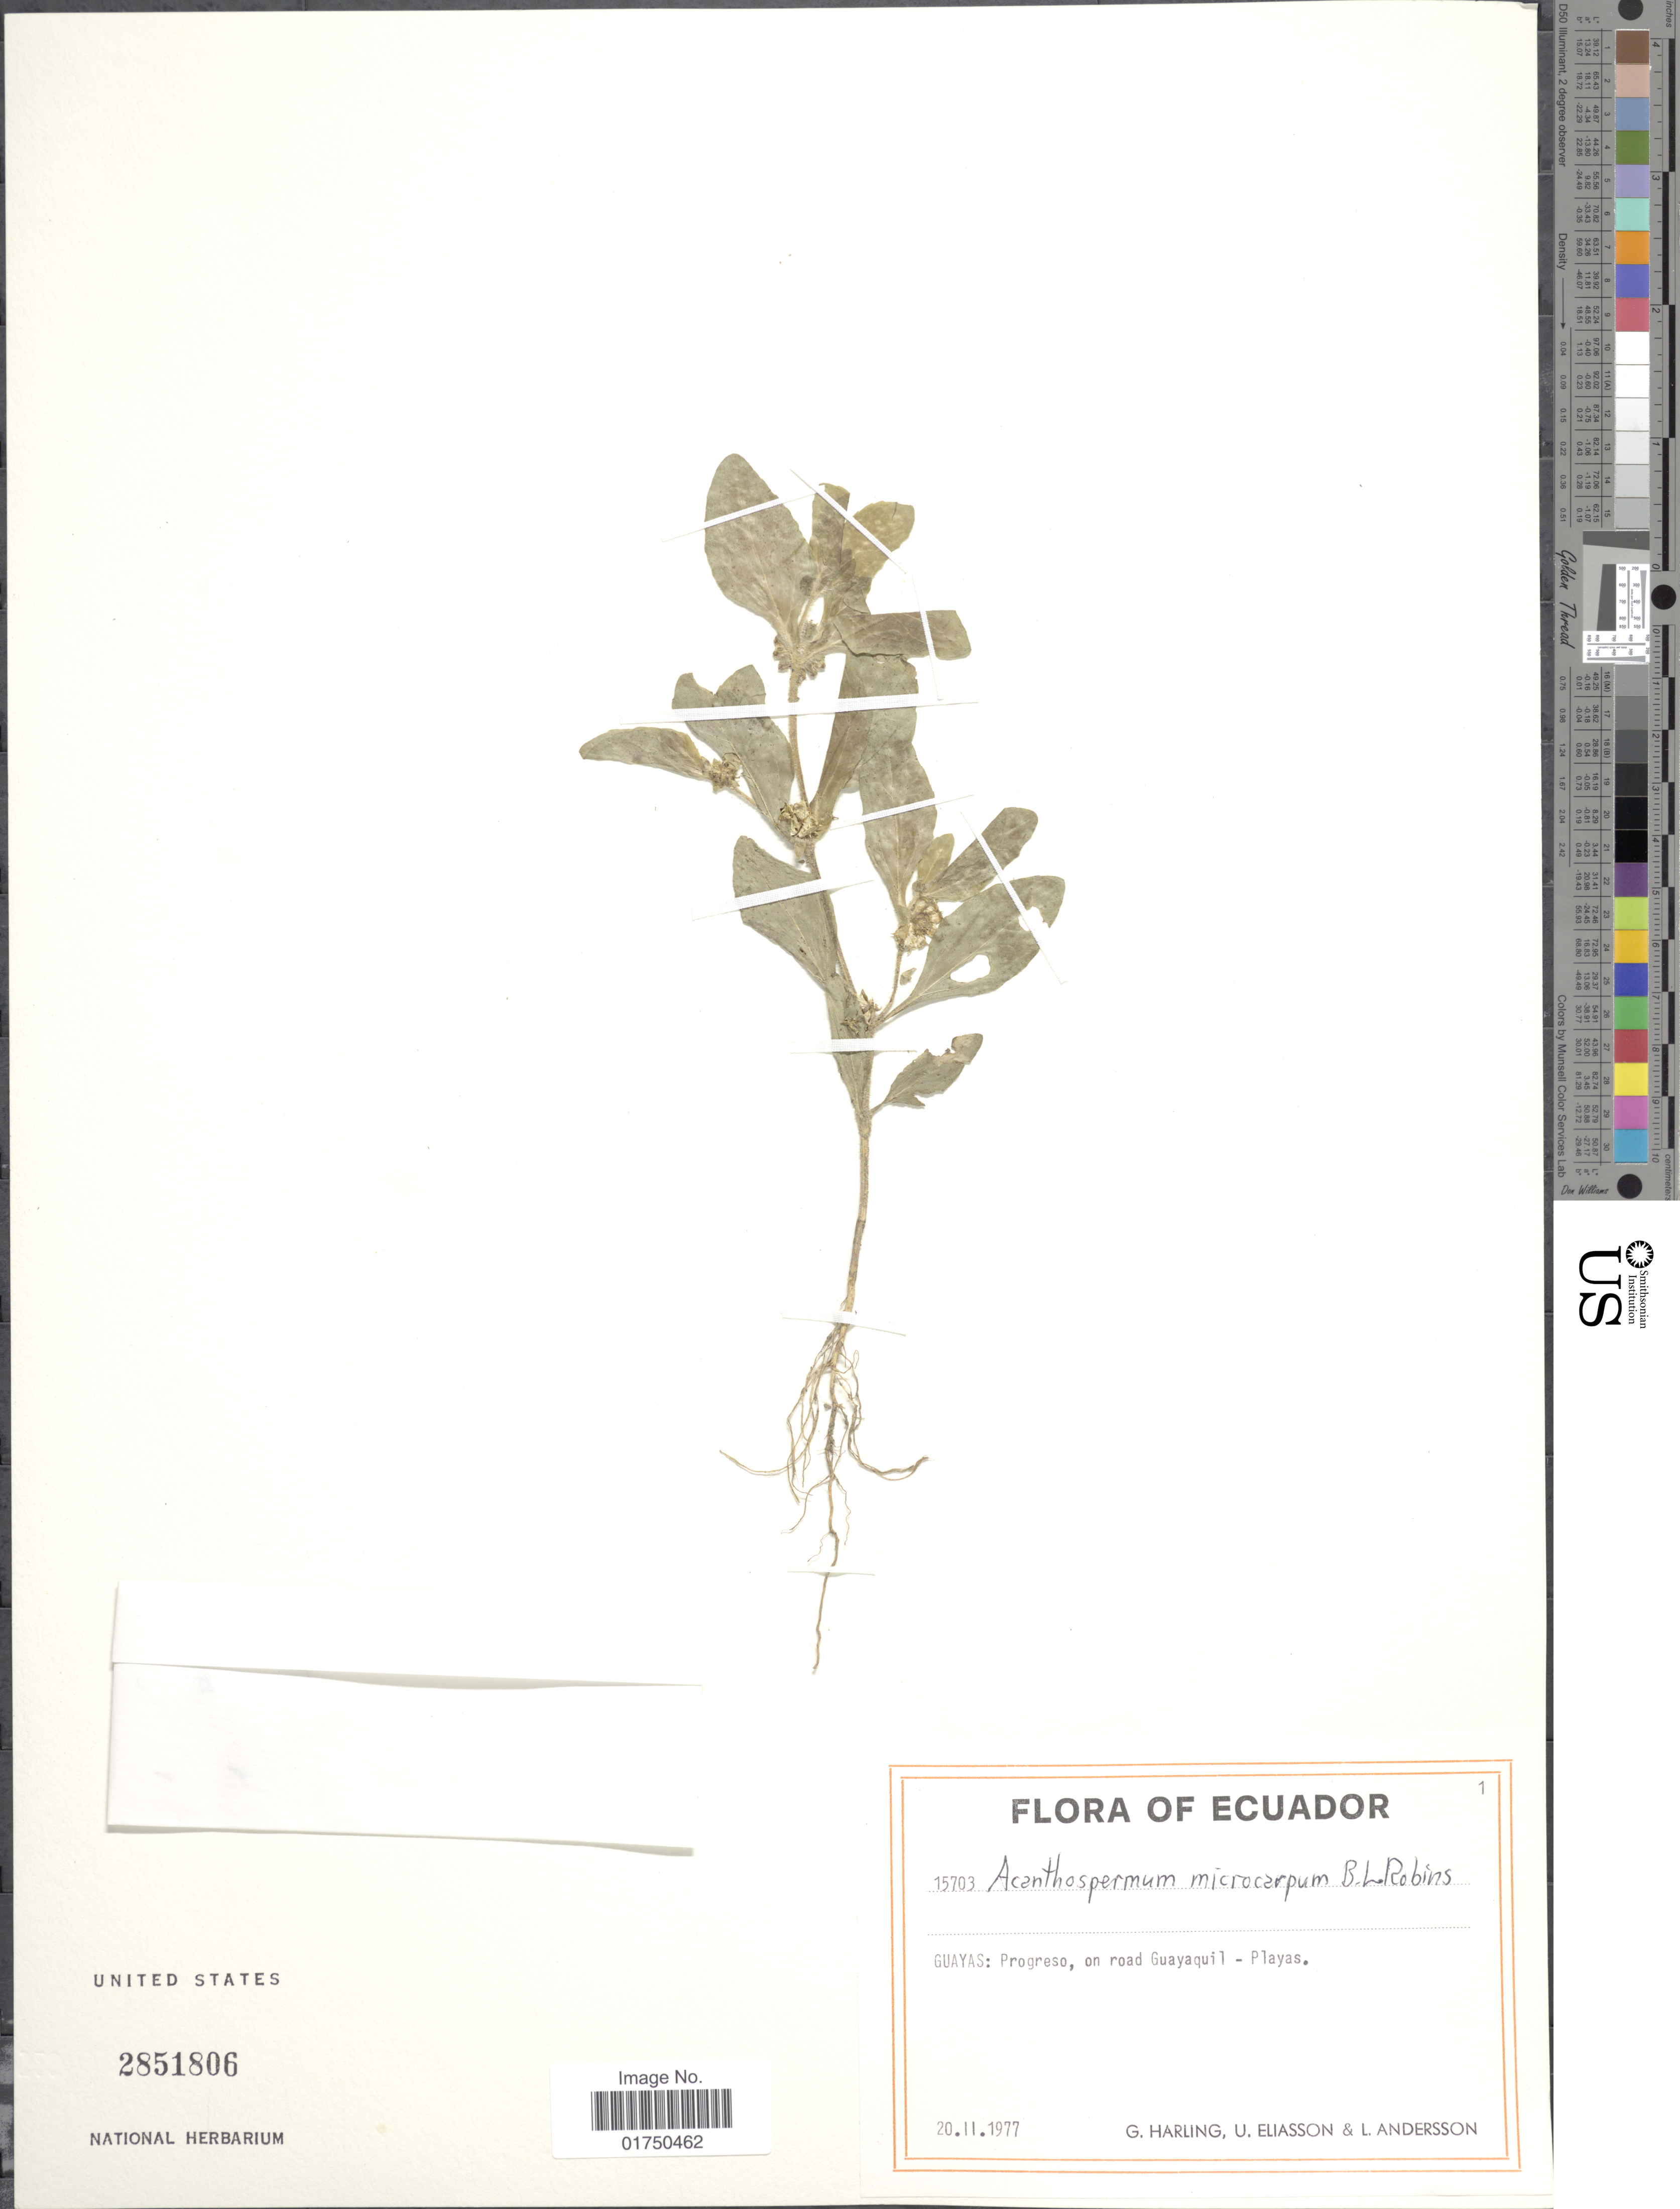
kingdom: Plantae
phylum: Tracheophyta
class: Magnoliopsida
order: Asterales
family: Asteraceae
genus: Acanthospermum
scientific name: Acanthospermum microcarpum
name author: B.L. Rob.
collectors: G. Harling, U. Eliasson & L. Andersson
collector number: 15703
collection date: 1977-02-20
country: Ecuador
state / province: Guayas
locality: Guayas: Progreso, on road Guayaquil - Playas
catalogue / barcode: US 2851806